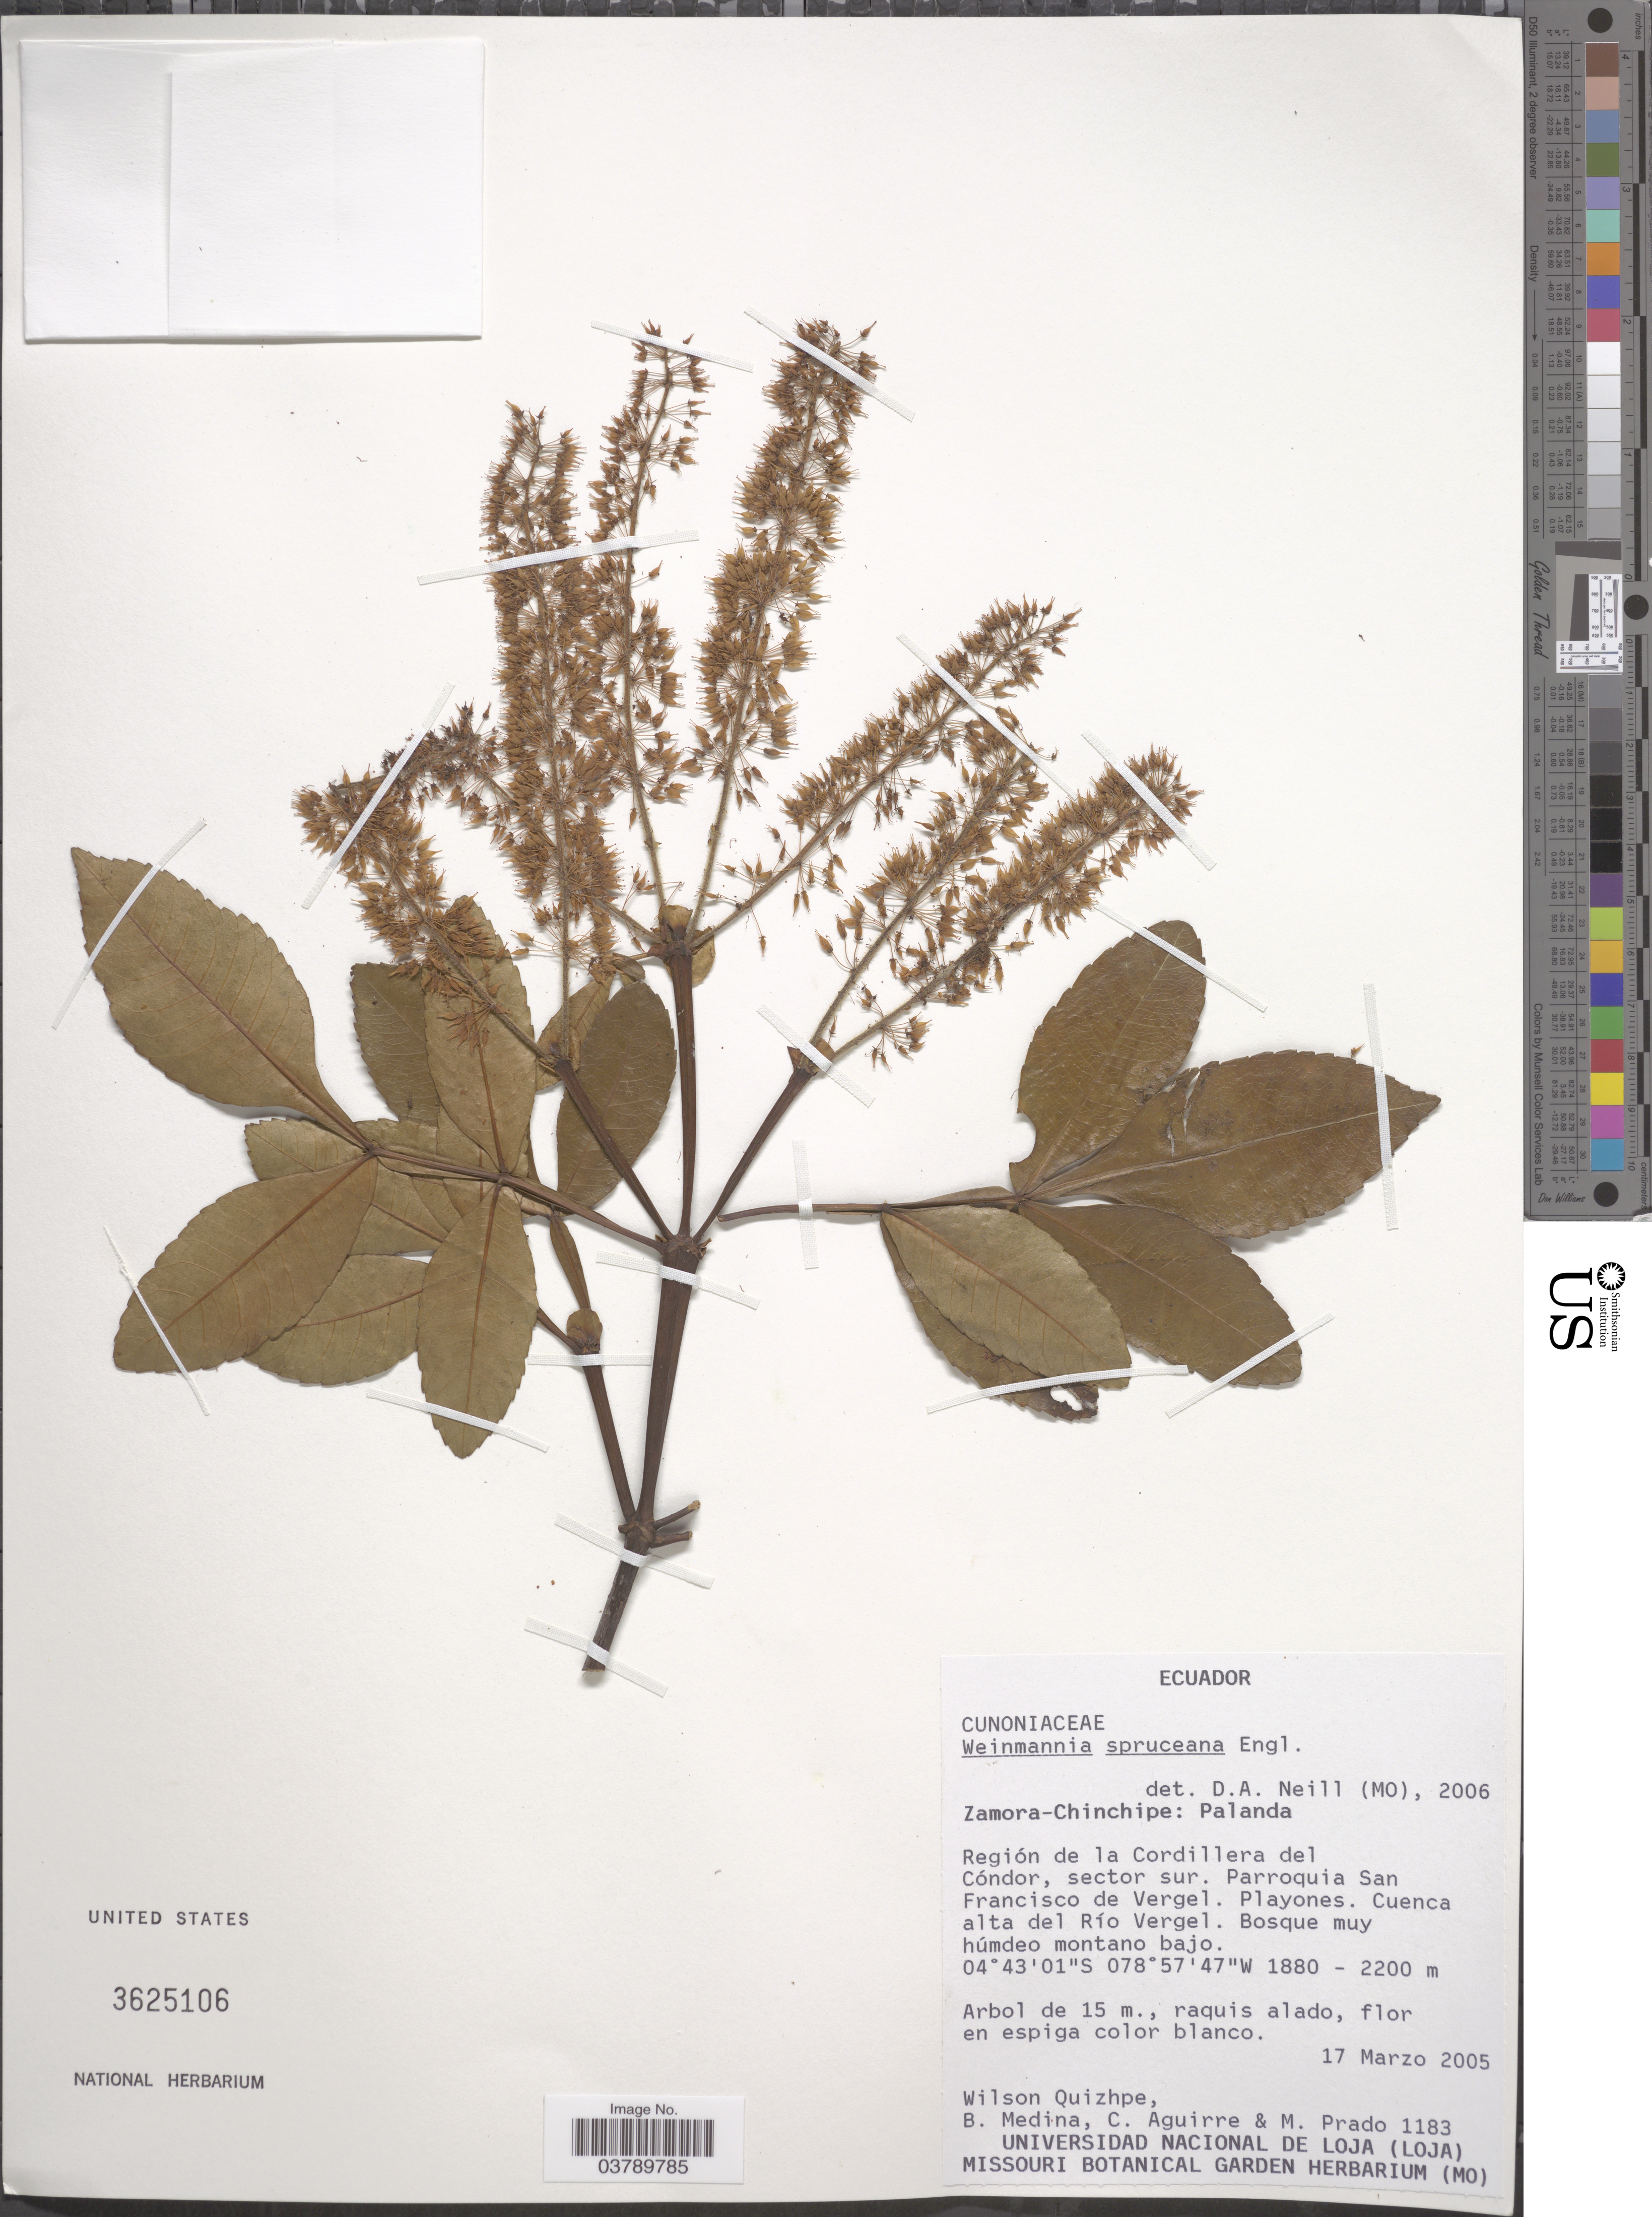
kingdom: Plantae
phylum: Tracheophyta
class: Magnoliopsida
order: Oxalidales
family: Cunoniaceae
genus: Weinmannia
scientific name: Weinmannia spruceana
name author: Engl.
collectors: W. Quizhpe, B. Medina, C. Aguirre & M. Prado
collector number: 1183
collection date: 2005-03-17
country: Ecuador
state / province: Zamora-Chinchipe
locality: Palanda. Región de la Cordillera del Cóndor, sector sur. Parroquia San Francisco de Vergel. Playones. Cuenca alta del Río Vergel.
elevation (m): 1880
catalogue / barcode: US 3625106